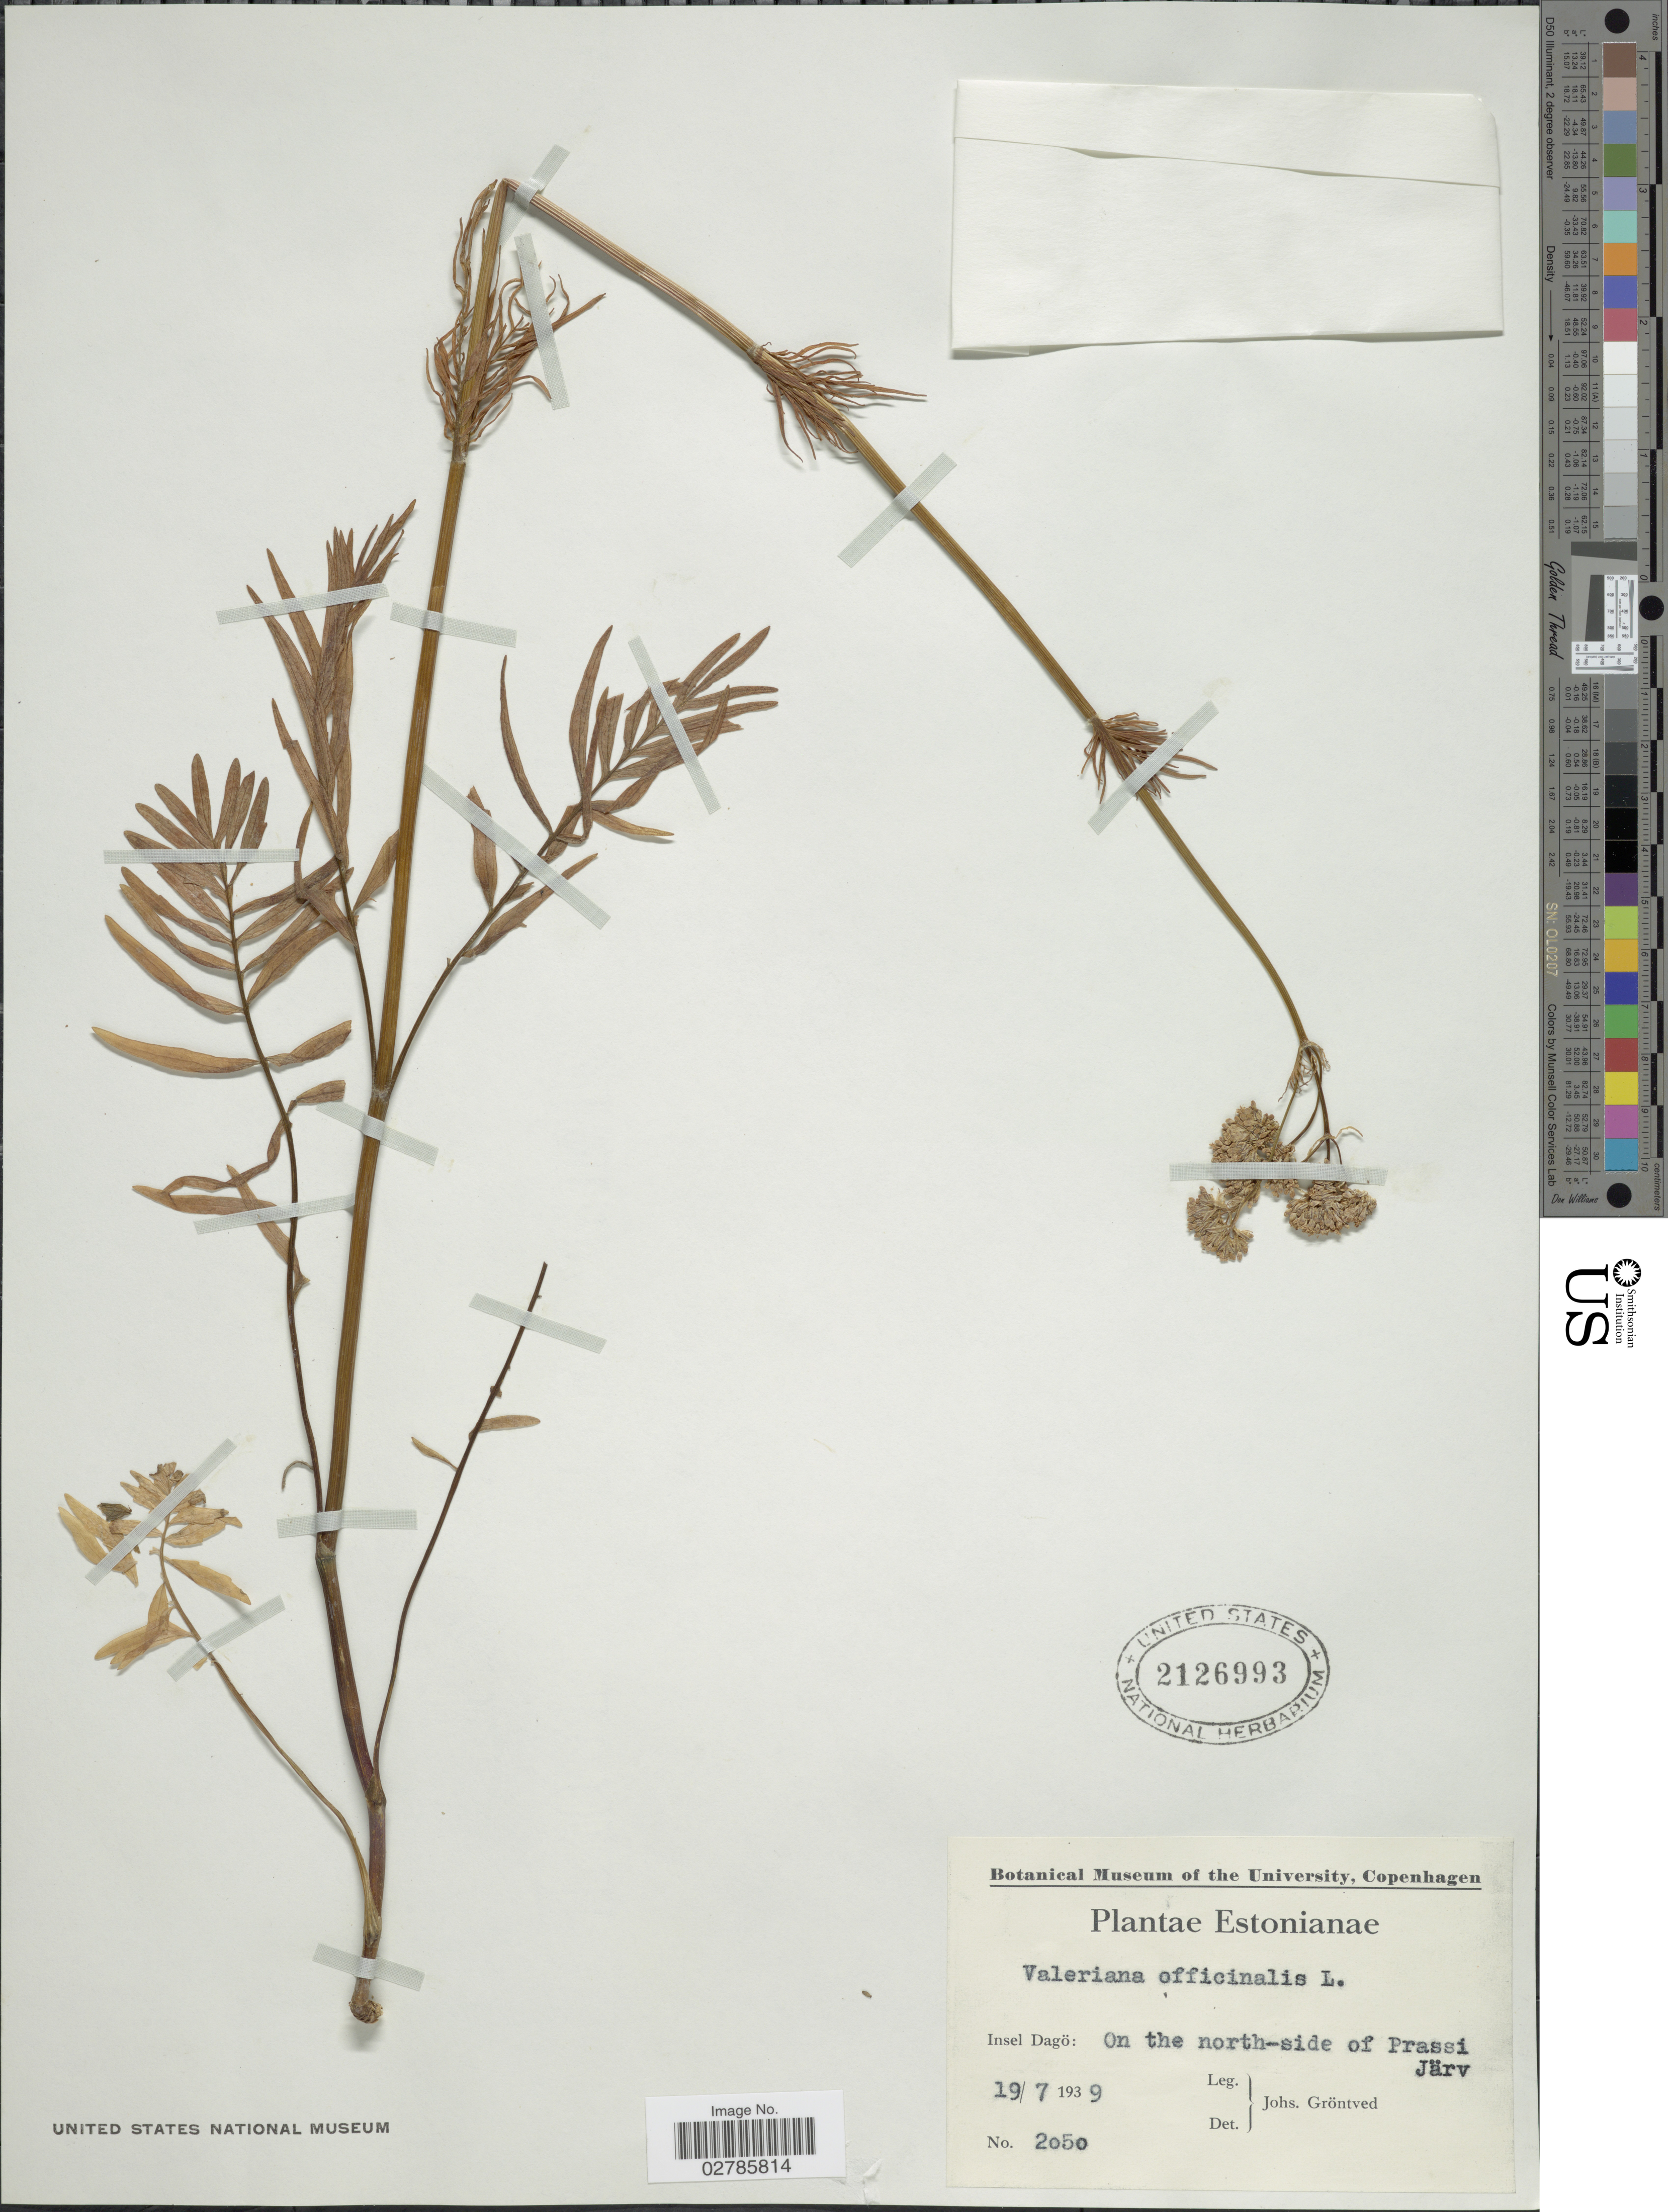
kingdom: Plantae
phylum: Tracheophyta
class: Magnoliopsida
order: Dipsacales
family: Caprifoliaceae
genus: Valeriana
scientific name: Valeriana officinalis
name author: L.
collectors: J. Gröntved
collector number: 2050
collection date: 1939-07-19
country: Estonia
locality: Estonianae. Insel Dagö: On the north-side of Prassi Järv.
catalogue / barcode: US 2126993